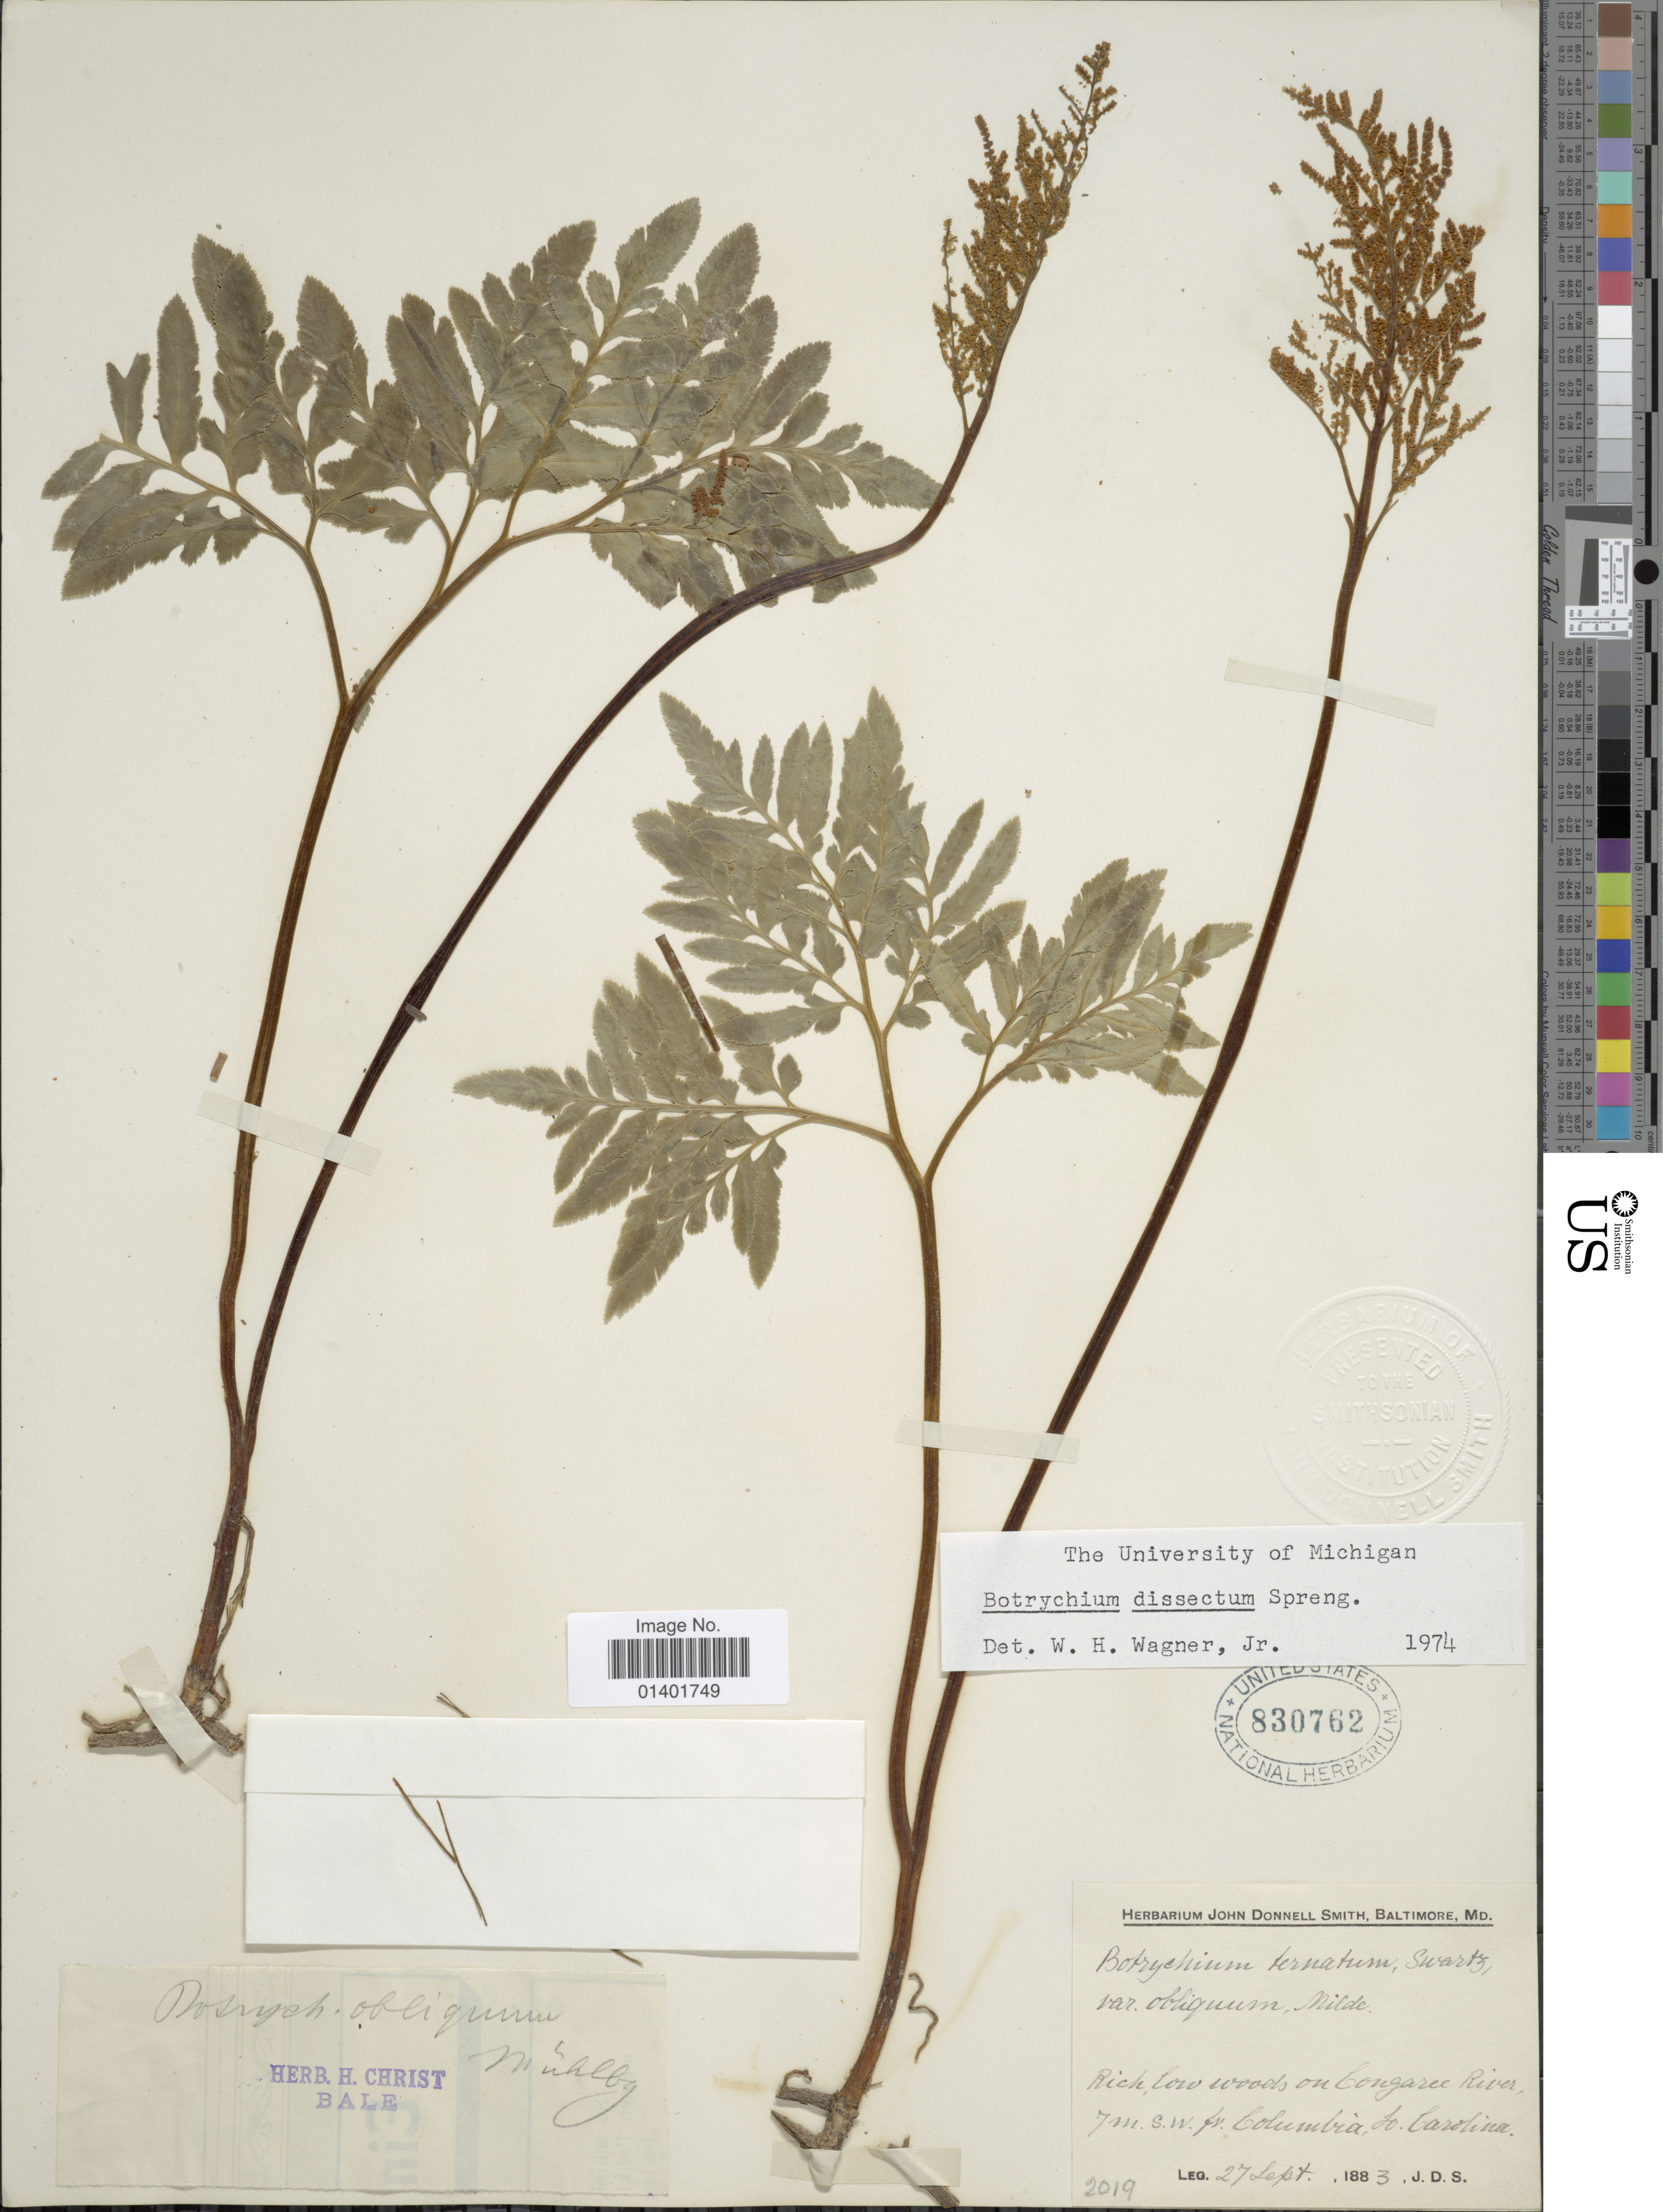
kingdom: Plantae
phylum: Tracheophyta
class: Polypodiopsida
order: Ophioglossales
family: Ophioglossaceae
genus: Botrychium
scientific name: Botrychium dissectum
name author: Spreng.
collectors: J. Donnell Smith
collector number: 2019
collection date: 1883-09-27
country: United States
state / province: South Carolina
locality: Rich loro woods on Lougarec River, JM.S.W. fr. Columbia.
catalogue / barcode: US 830762